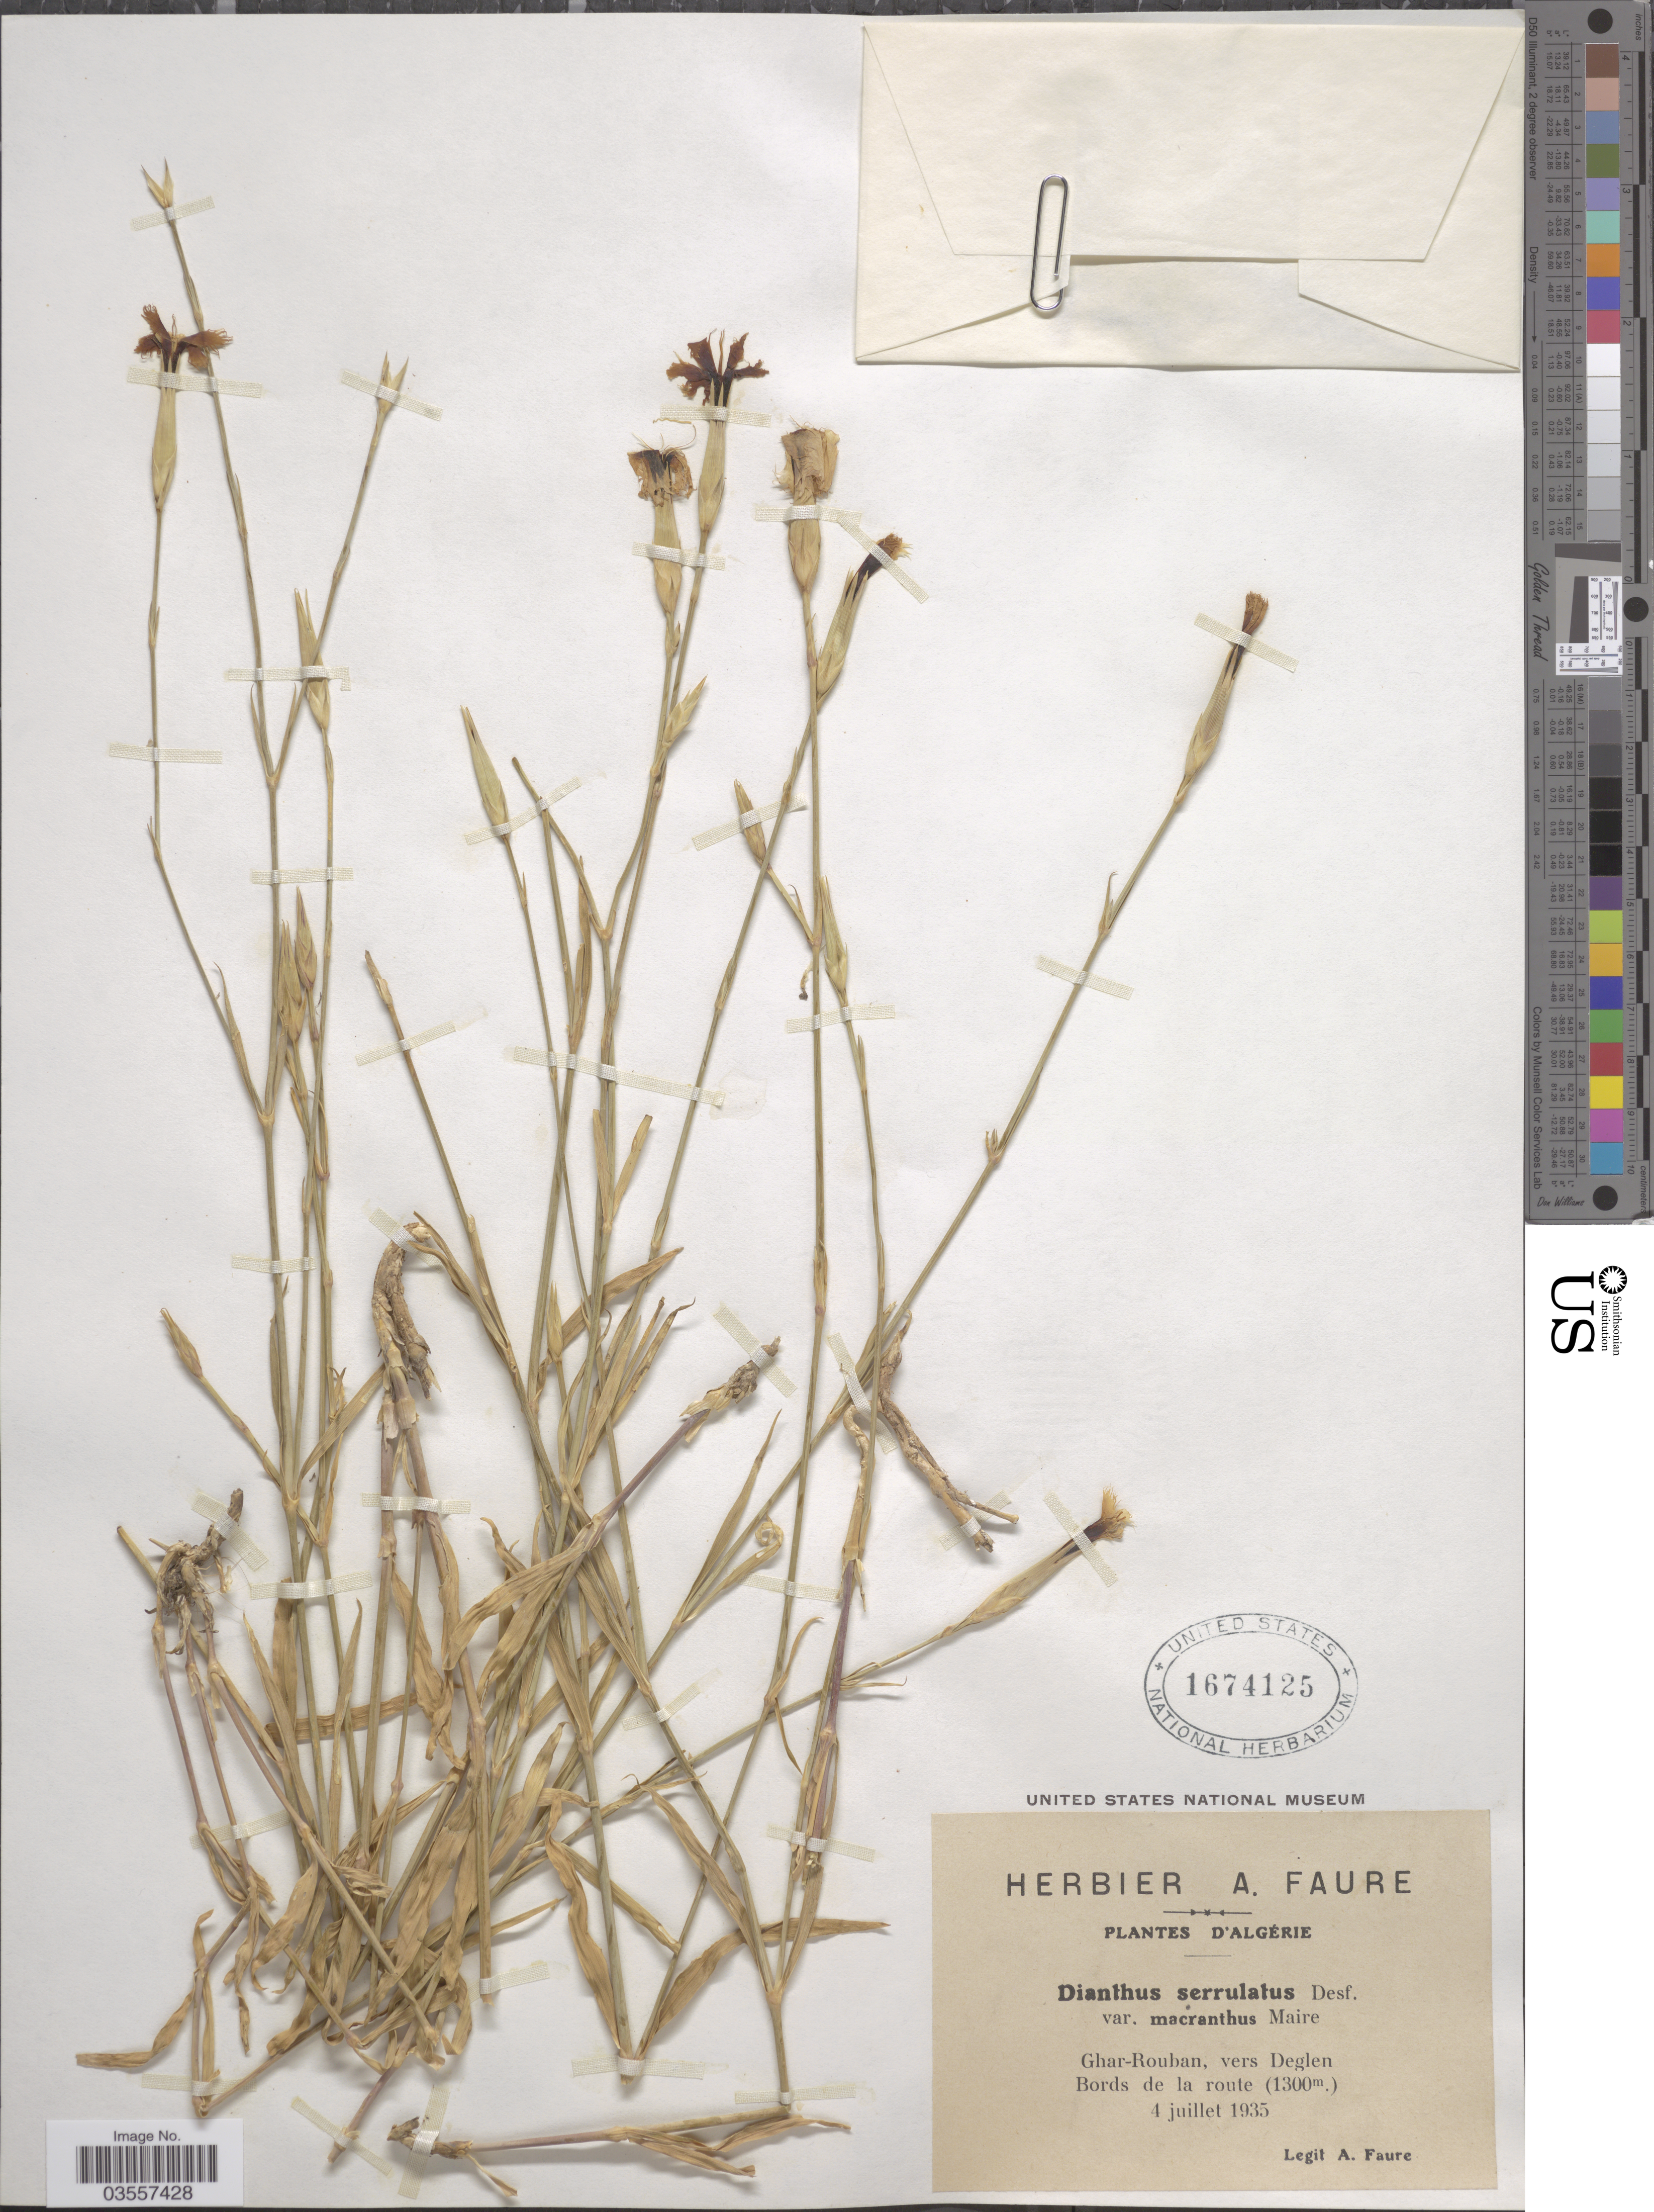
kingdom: Plantae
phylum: Tracheophyta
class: Magnoliopsida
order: Caryophyllales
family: Caryophyllaceae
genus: Dianthus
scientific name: Dianthus serrulatus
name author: Desf.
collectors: A. Faure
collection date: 1935-07-04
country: Algeria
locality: Ghar-Rouban, vers Deglen Bords de la route.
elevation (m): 1300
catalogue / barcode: US 1674125